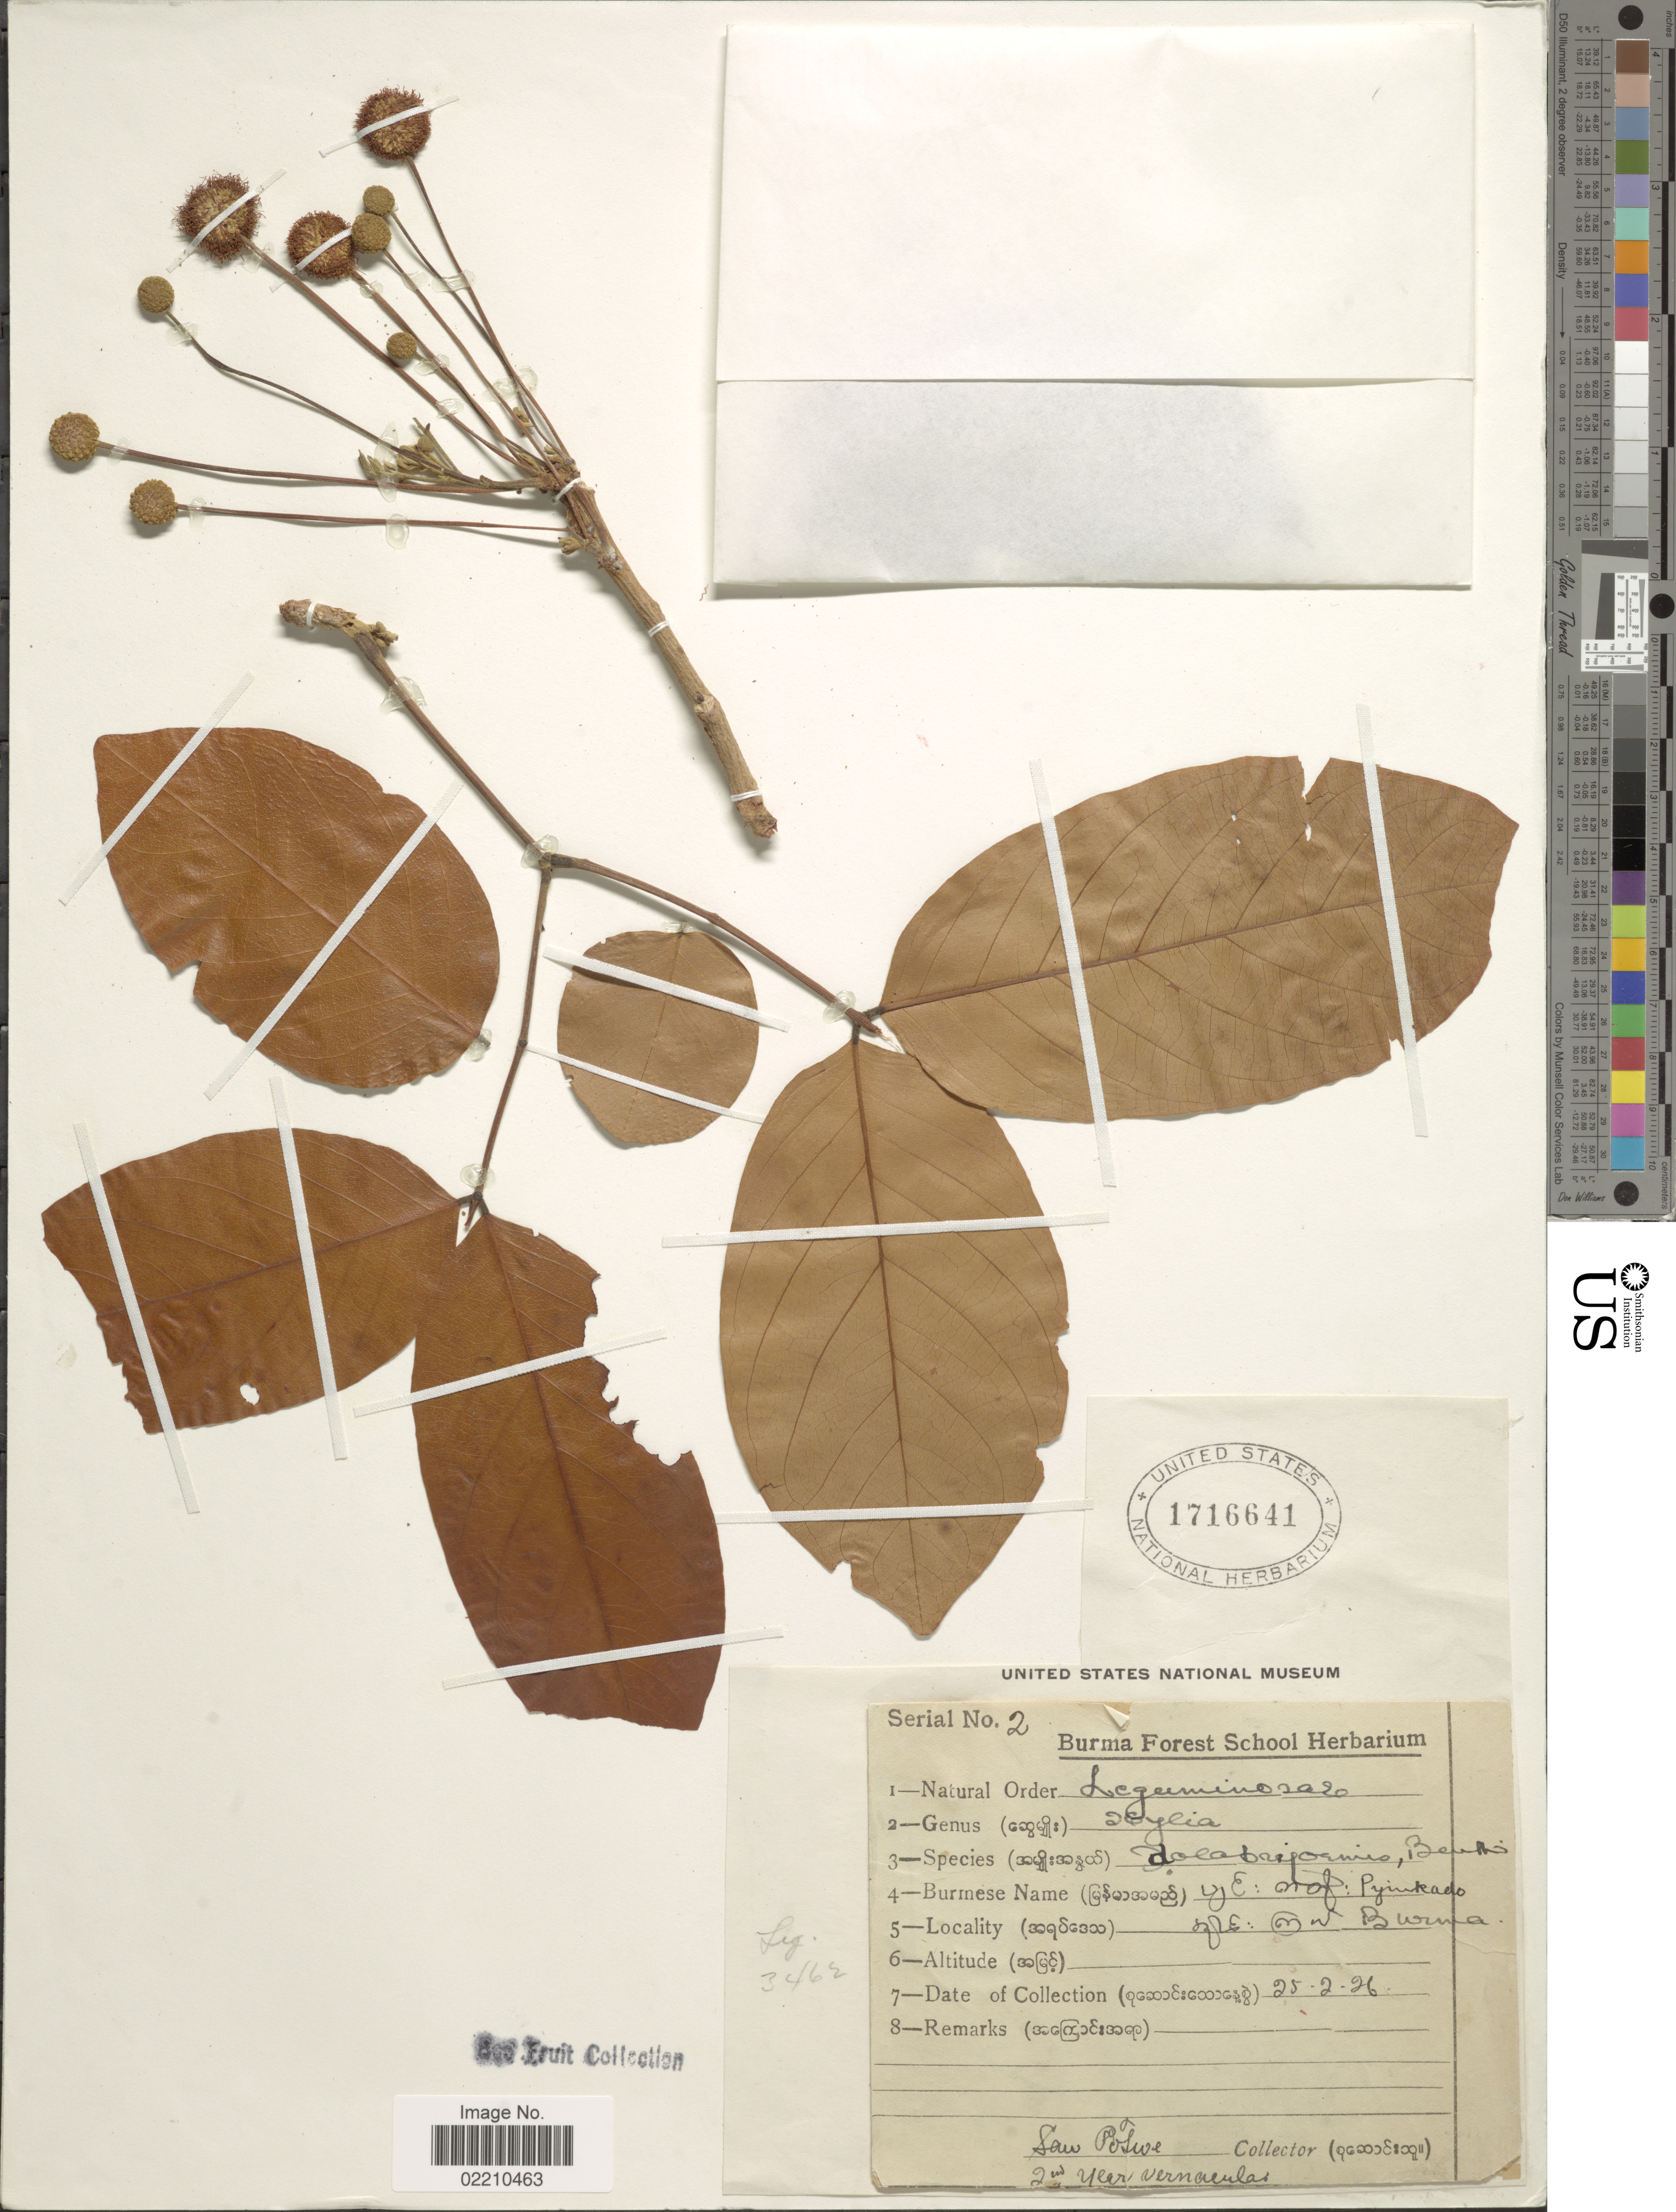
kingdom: Plantae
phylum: Tracheophyta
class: Magnoliopsida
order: Fabales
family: Fabaceae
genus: Xylia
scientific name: Xylia xylocarpa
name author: (Roxb.) W.L. Theob.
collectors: Saw Po Twe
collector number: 2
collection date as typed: Transcribed d/m/y: 25/2/26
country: Myanmar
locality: Burma [illegible text]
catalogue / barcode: US 1716641